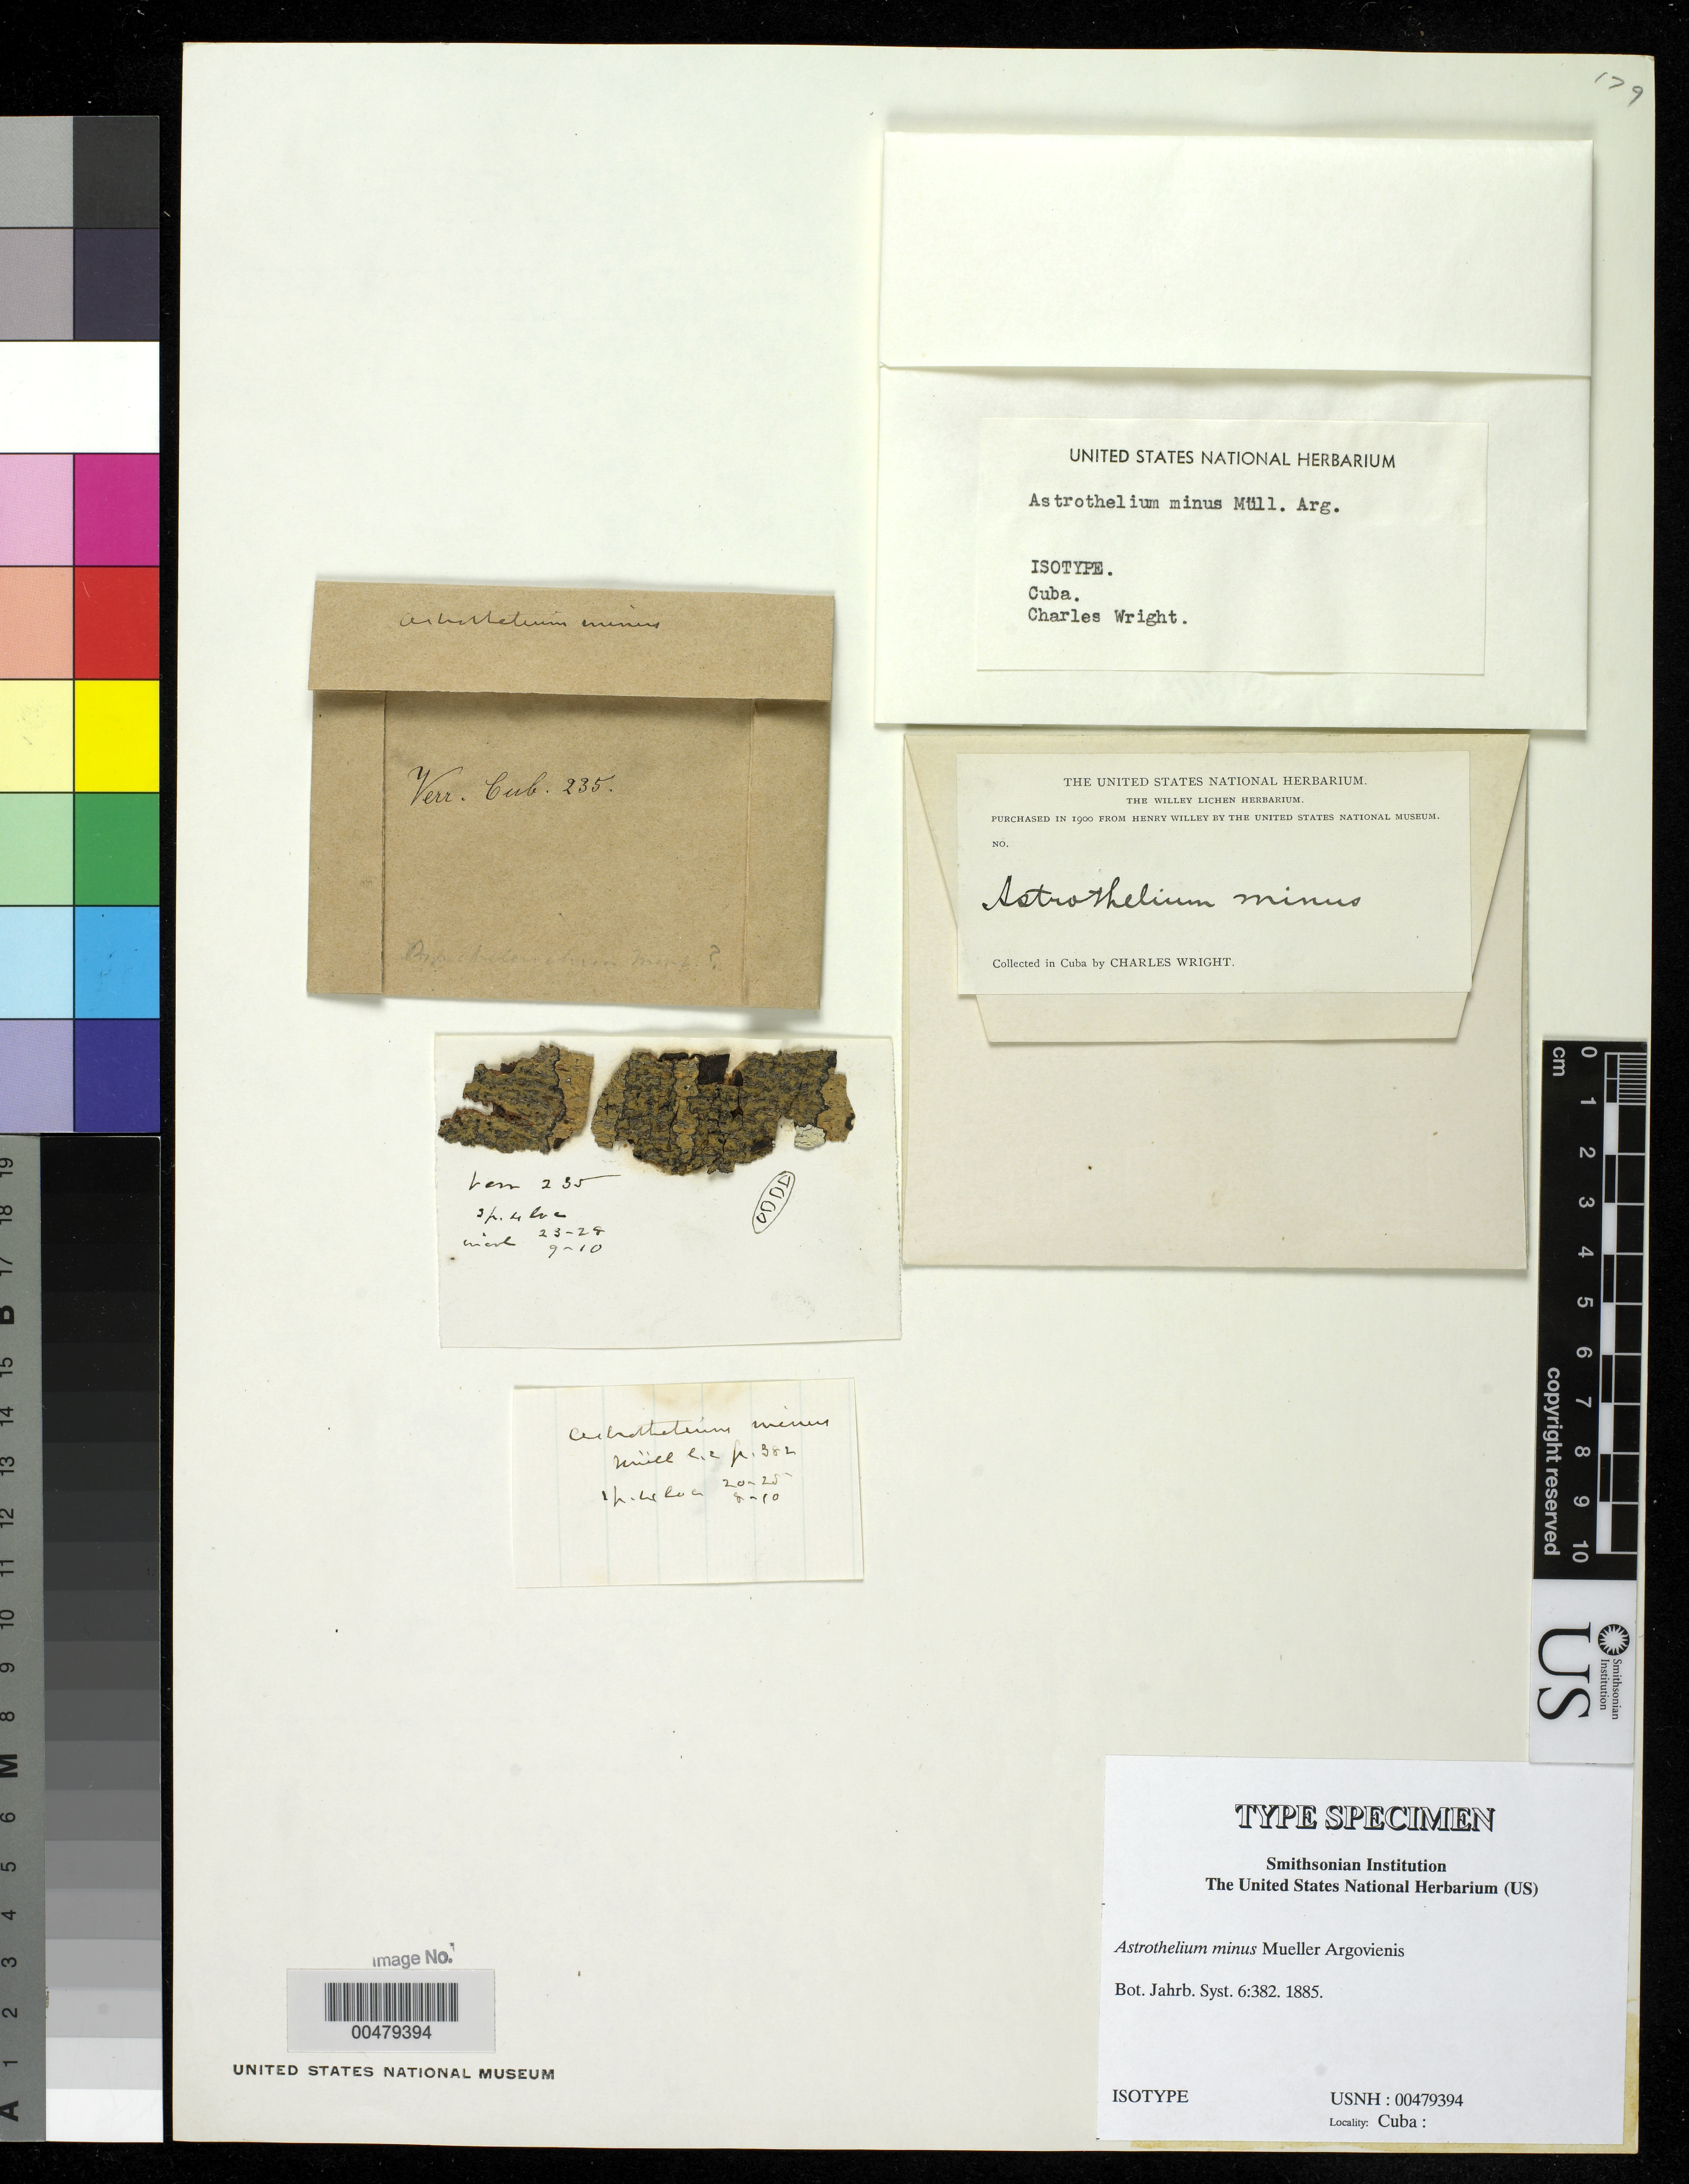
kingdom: Fungi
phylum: Ascomycota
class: Dothideomycetes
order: Trypetheliales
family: Trypetheliaceae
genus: Astrothelium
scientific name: Astrothelium minus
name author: Müll. Arg.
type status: Isotype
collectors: C. Wright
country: Cuba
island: Greater Antilles